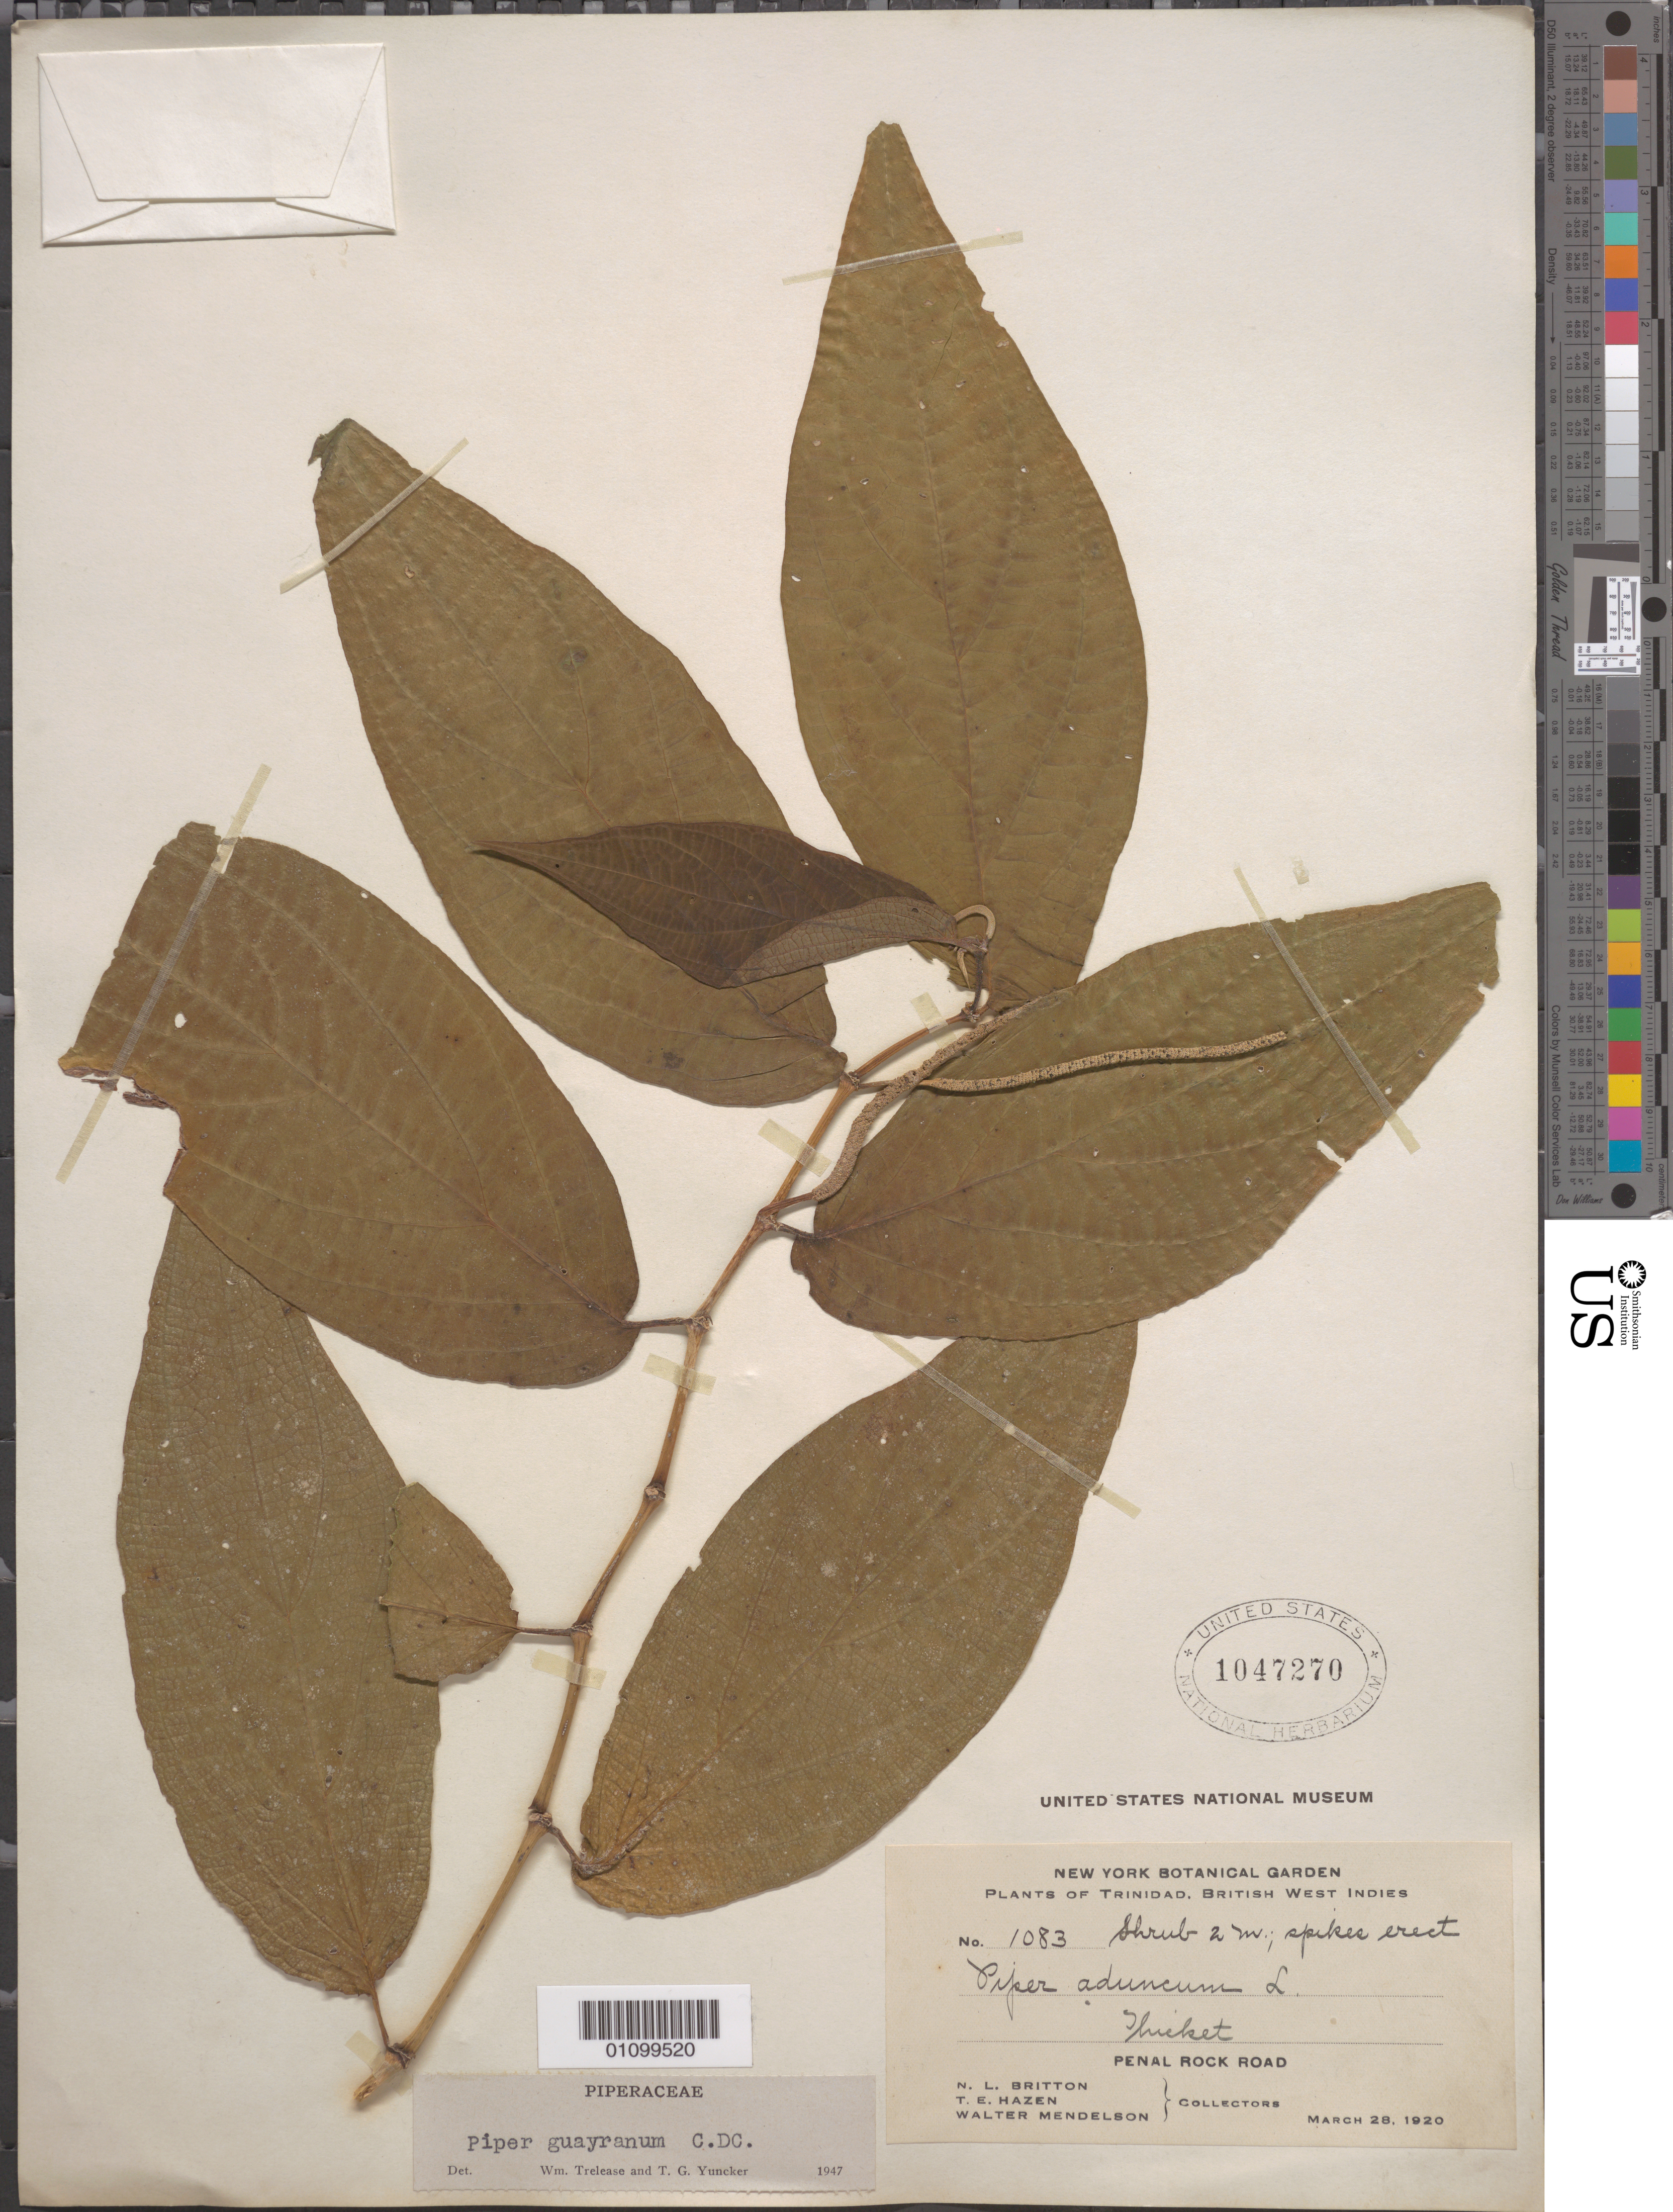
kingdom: Plantae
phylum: Tracheophyta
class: Magnoliopsida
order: Piperales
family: Piperaceae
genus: Piper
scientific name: Piper guayranum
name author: C. DC.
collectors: N. Britton, T. E. Hazen & W. Mendelson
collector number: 1083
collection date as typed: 28 Mar 1920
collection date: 1920-03-28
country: Trinidad and Tobago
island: Trinidad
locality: Penal Rock Road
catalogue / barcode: US 1047270